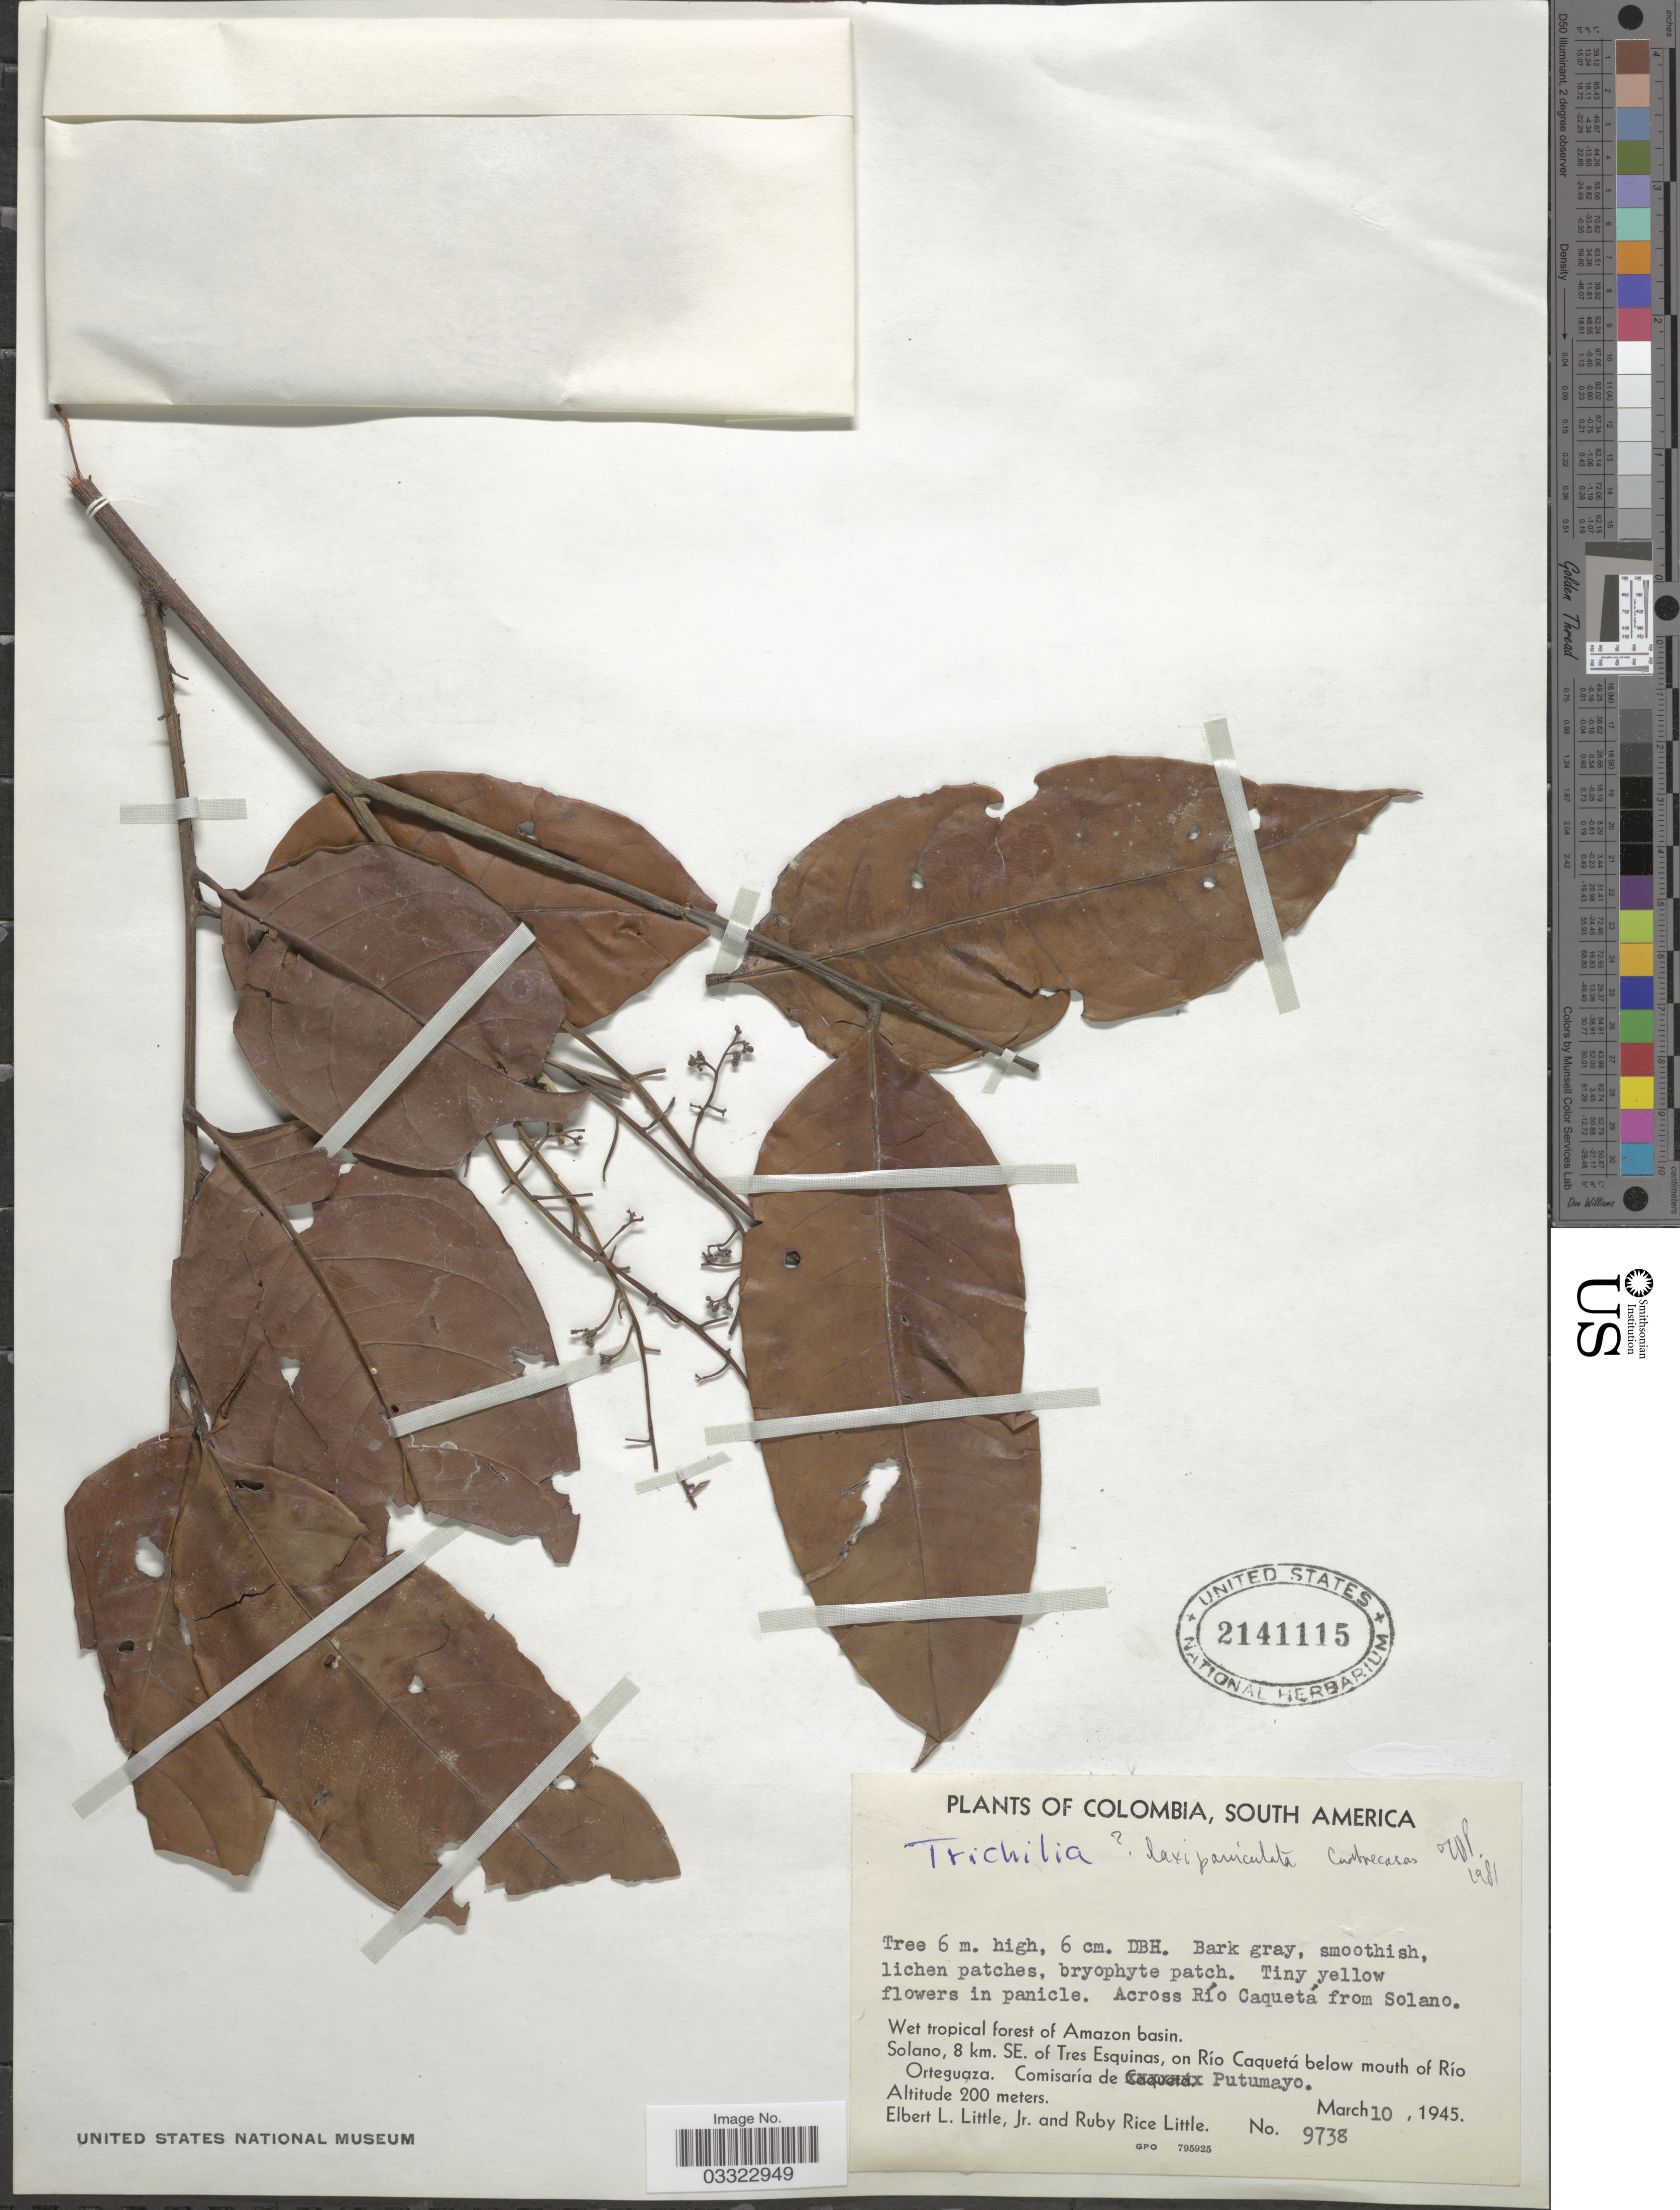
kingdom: Plantae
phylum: Tracheophyta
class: Magnoliopsida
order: Sapindales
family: Meliaceae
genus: Trichilia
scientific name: Trichilia laxipaniculata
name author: Cuatrec.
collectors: E. L. Little & R. R. Little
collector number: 9738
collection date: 1945-03-10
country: Colombia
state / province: Putumayo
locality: Across Río Caqueta from Solano. Wet tropical of Amazon basin. Solano, 8 km. SE. of Tres Esquinas, on Río Caquetá below mouth of Río Orteguaza. Comisaría de Putumayo.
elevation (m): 200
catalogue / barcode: US 2141115